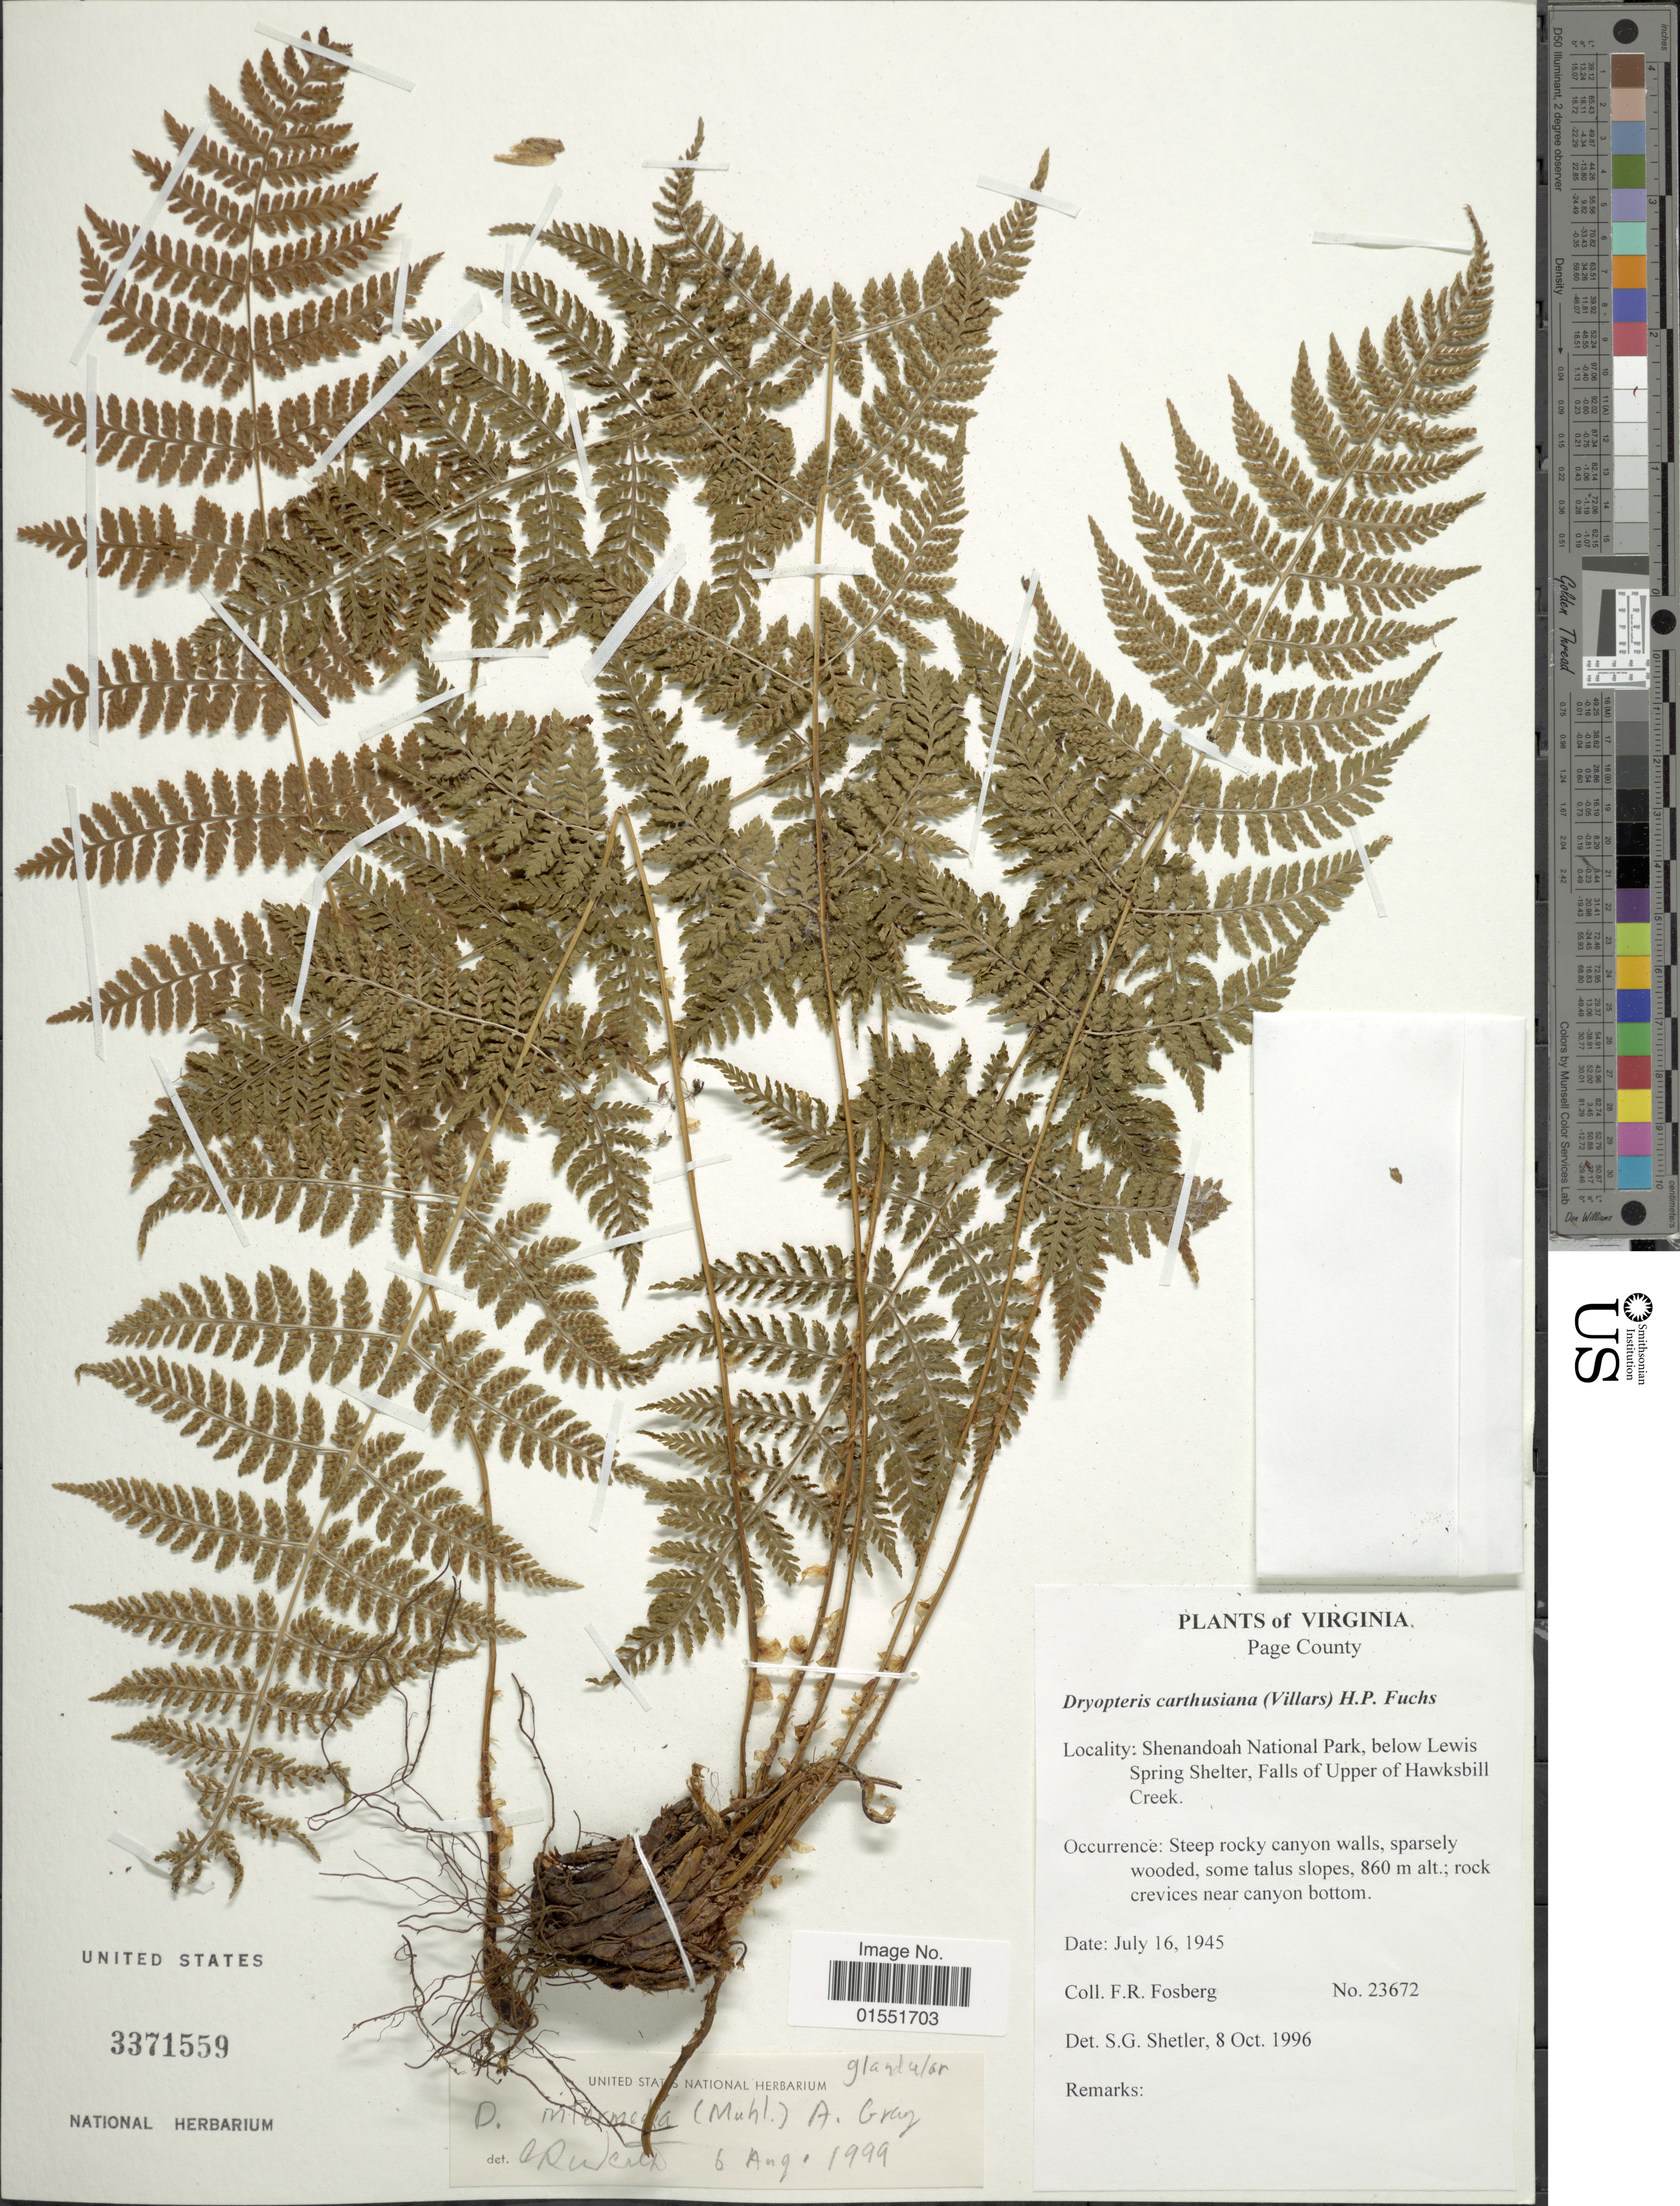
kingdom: Plantae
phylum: Tracheophyta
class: Polypodiopsida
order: Polypodiales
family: Dryopteridaceae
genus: Dryopteris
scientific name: Dryopteris intermedia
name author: (Muhl.) A. Gray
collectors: F. R. Fosberg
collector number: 23672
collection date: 1945-07-16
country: United States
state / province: Virginia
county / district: Page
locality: Shenandoah National Park, below Lewis Spring Shelter, Falls of Upper of Hawksbill Creek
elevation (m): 860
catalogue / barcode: US 3371559